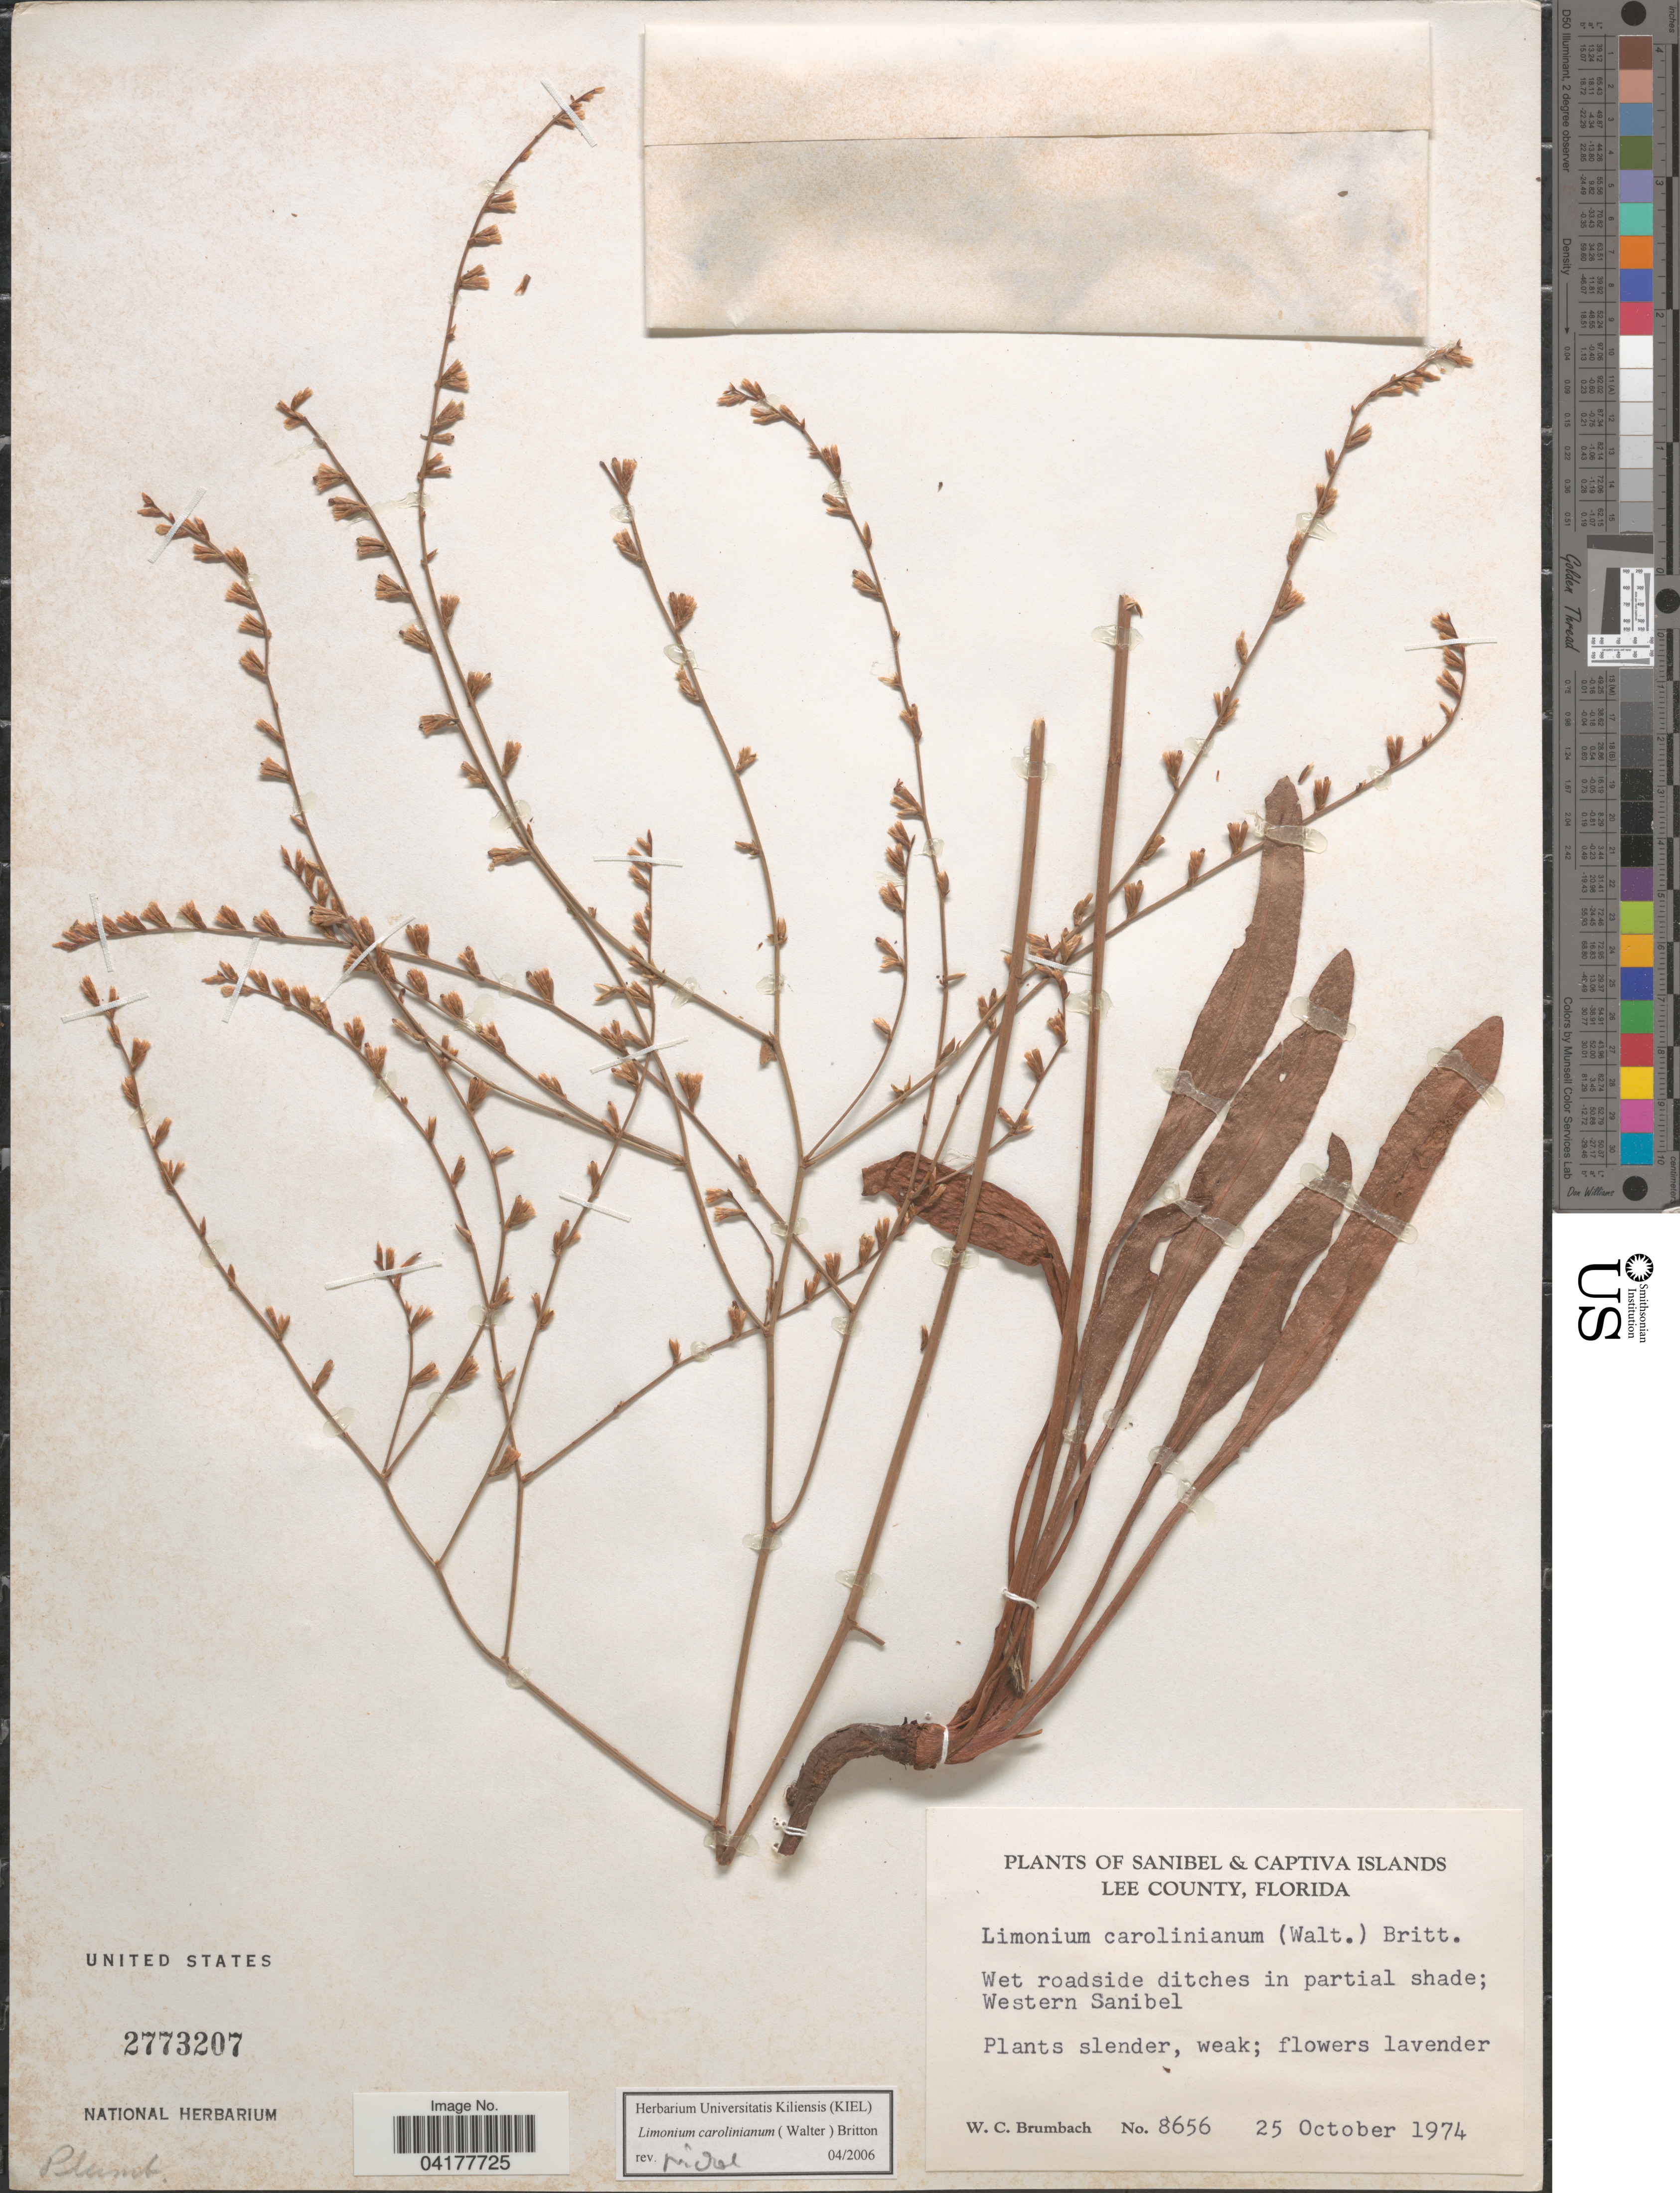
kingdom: Plantae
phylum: Tracheophyta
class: Magnoliopsida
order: Caryophyllales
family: Plumbaginaceae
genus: Limonium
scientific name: Limonium carolinianum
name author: (Walter) Britton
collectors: W. C. Brumbach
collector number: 8656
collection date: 1974-10-25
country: United States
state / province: Florida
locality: Sanibel & Captiva Islands. Lee County. Western Sanibel.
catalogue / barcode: US 2773207